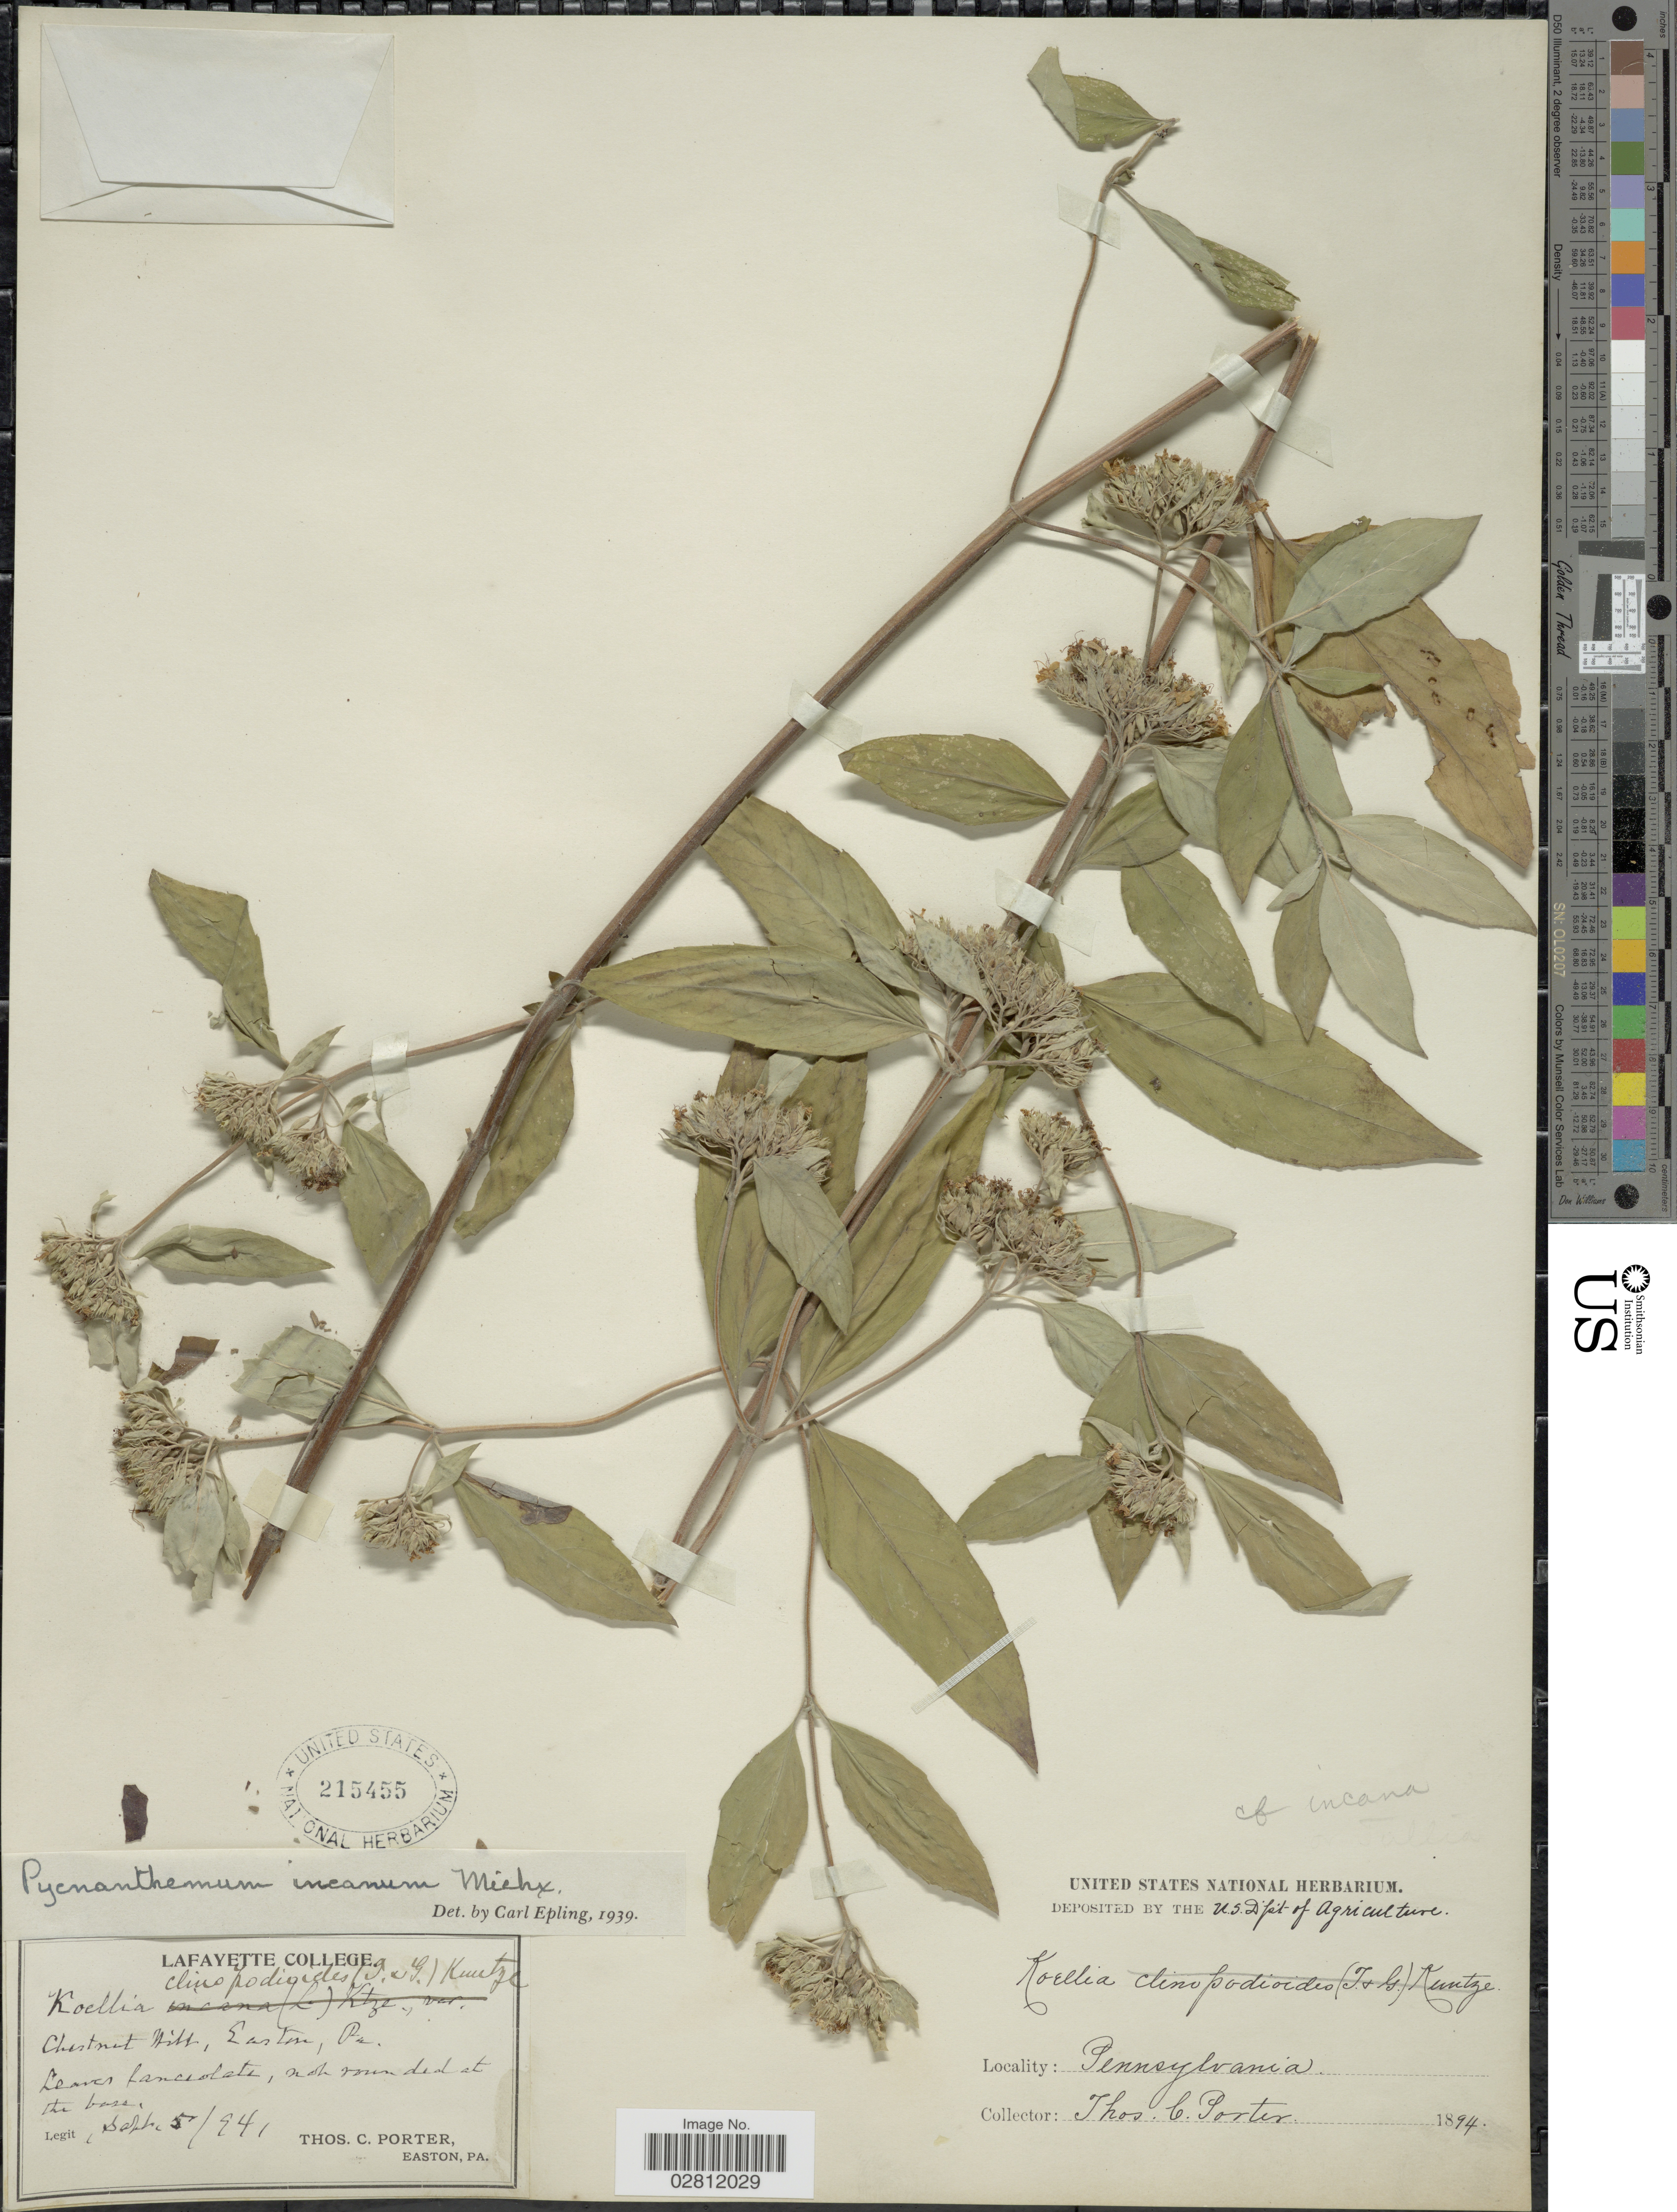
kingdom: Plantae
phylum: Tracheophyta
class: Magnoliopsida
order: Lamiales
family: Lamiaceae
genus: Pycnanthemum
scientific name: Pycnanthemum incanum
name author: (L.) Michx.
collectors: T. Porter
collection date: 1941-09-05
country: United States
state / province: Pennsylvania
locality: Chestnust Hill, Eastern, Pa.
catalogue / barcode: US 215455